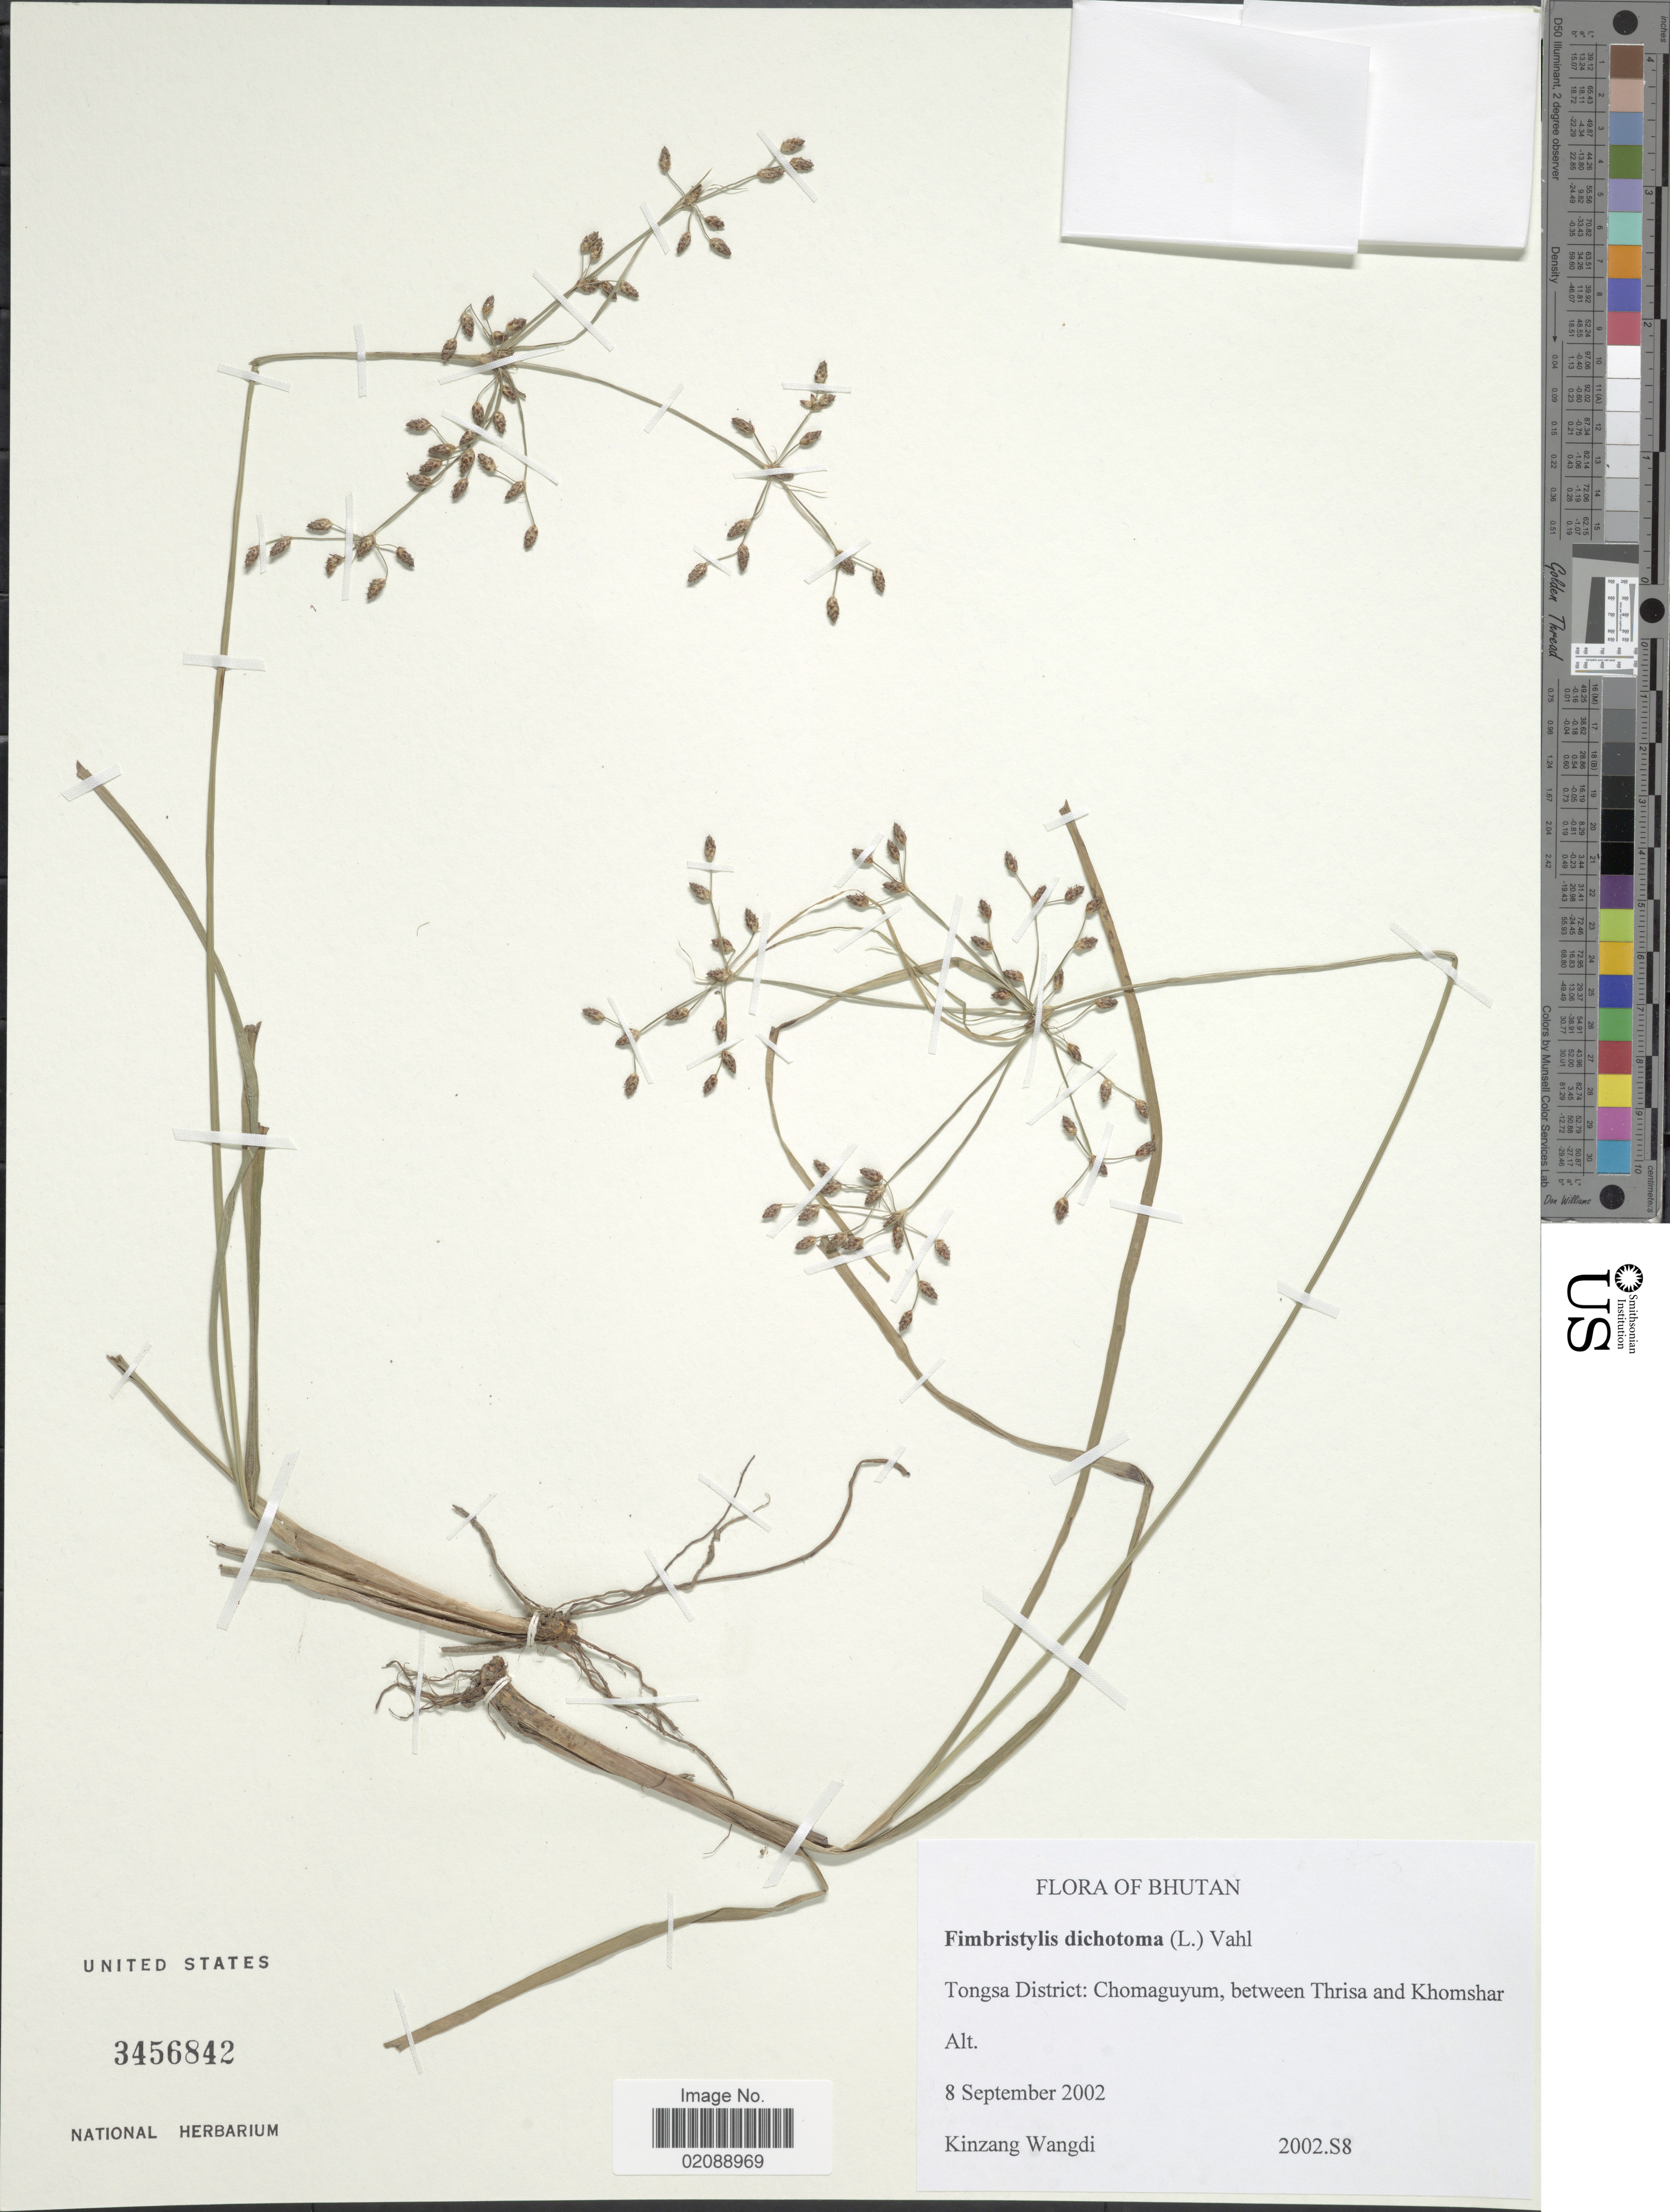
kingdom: Plantae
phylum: Tracheophyta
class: Liliopsida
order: Poales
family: Cyperaceae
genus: Fimbristylis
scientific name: Fimbristylis dichotoma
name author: (L.) Vahl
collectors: K. Wangdi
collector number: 2002.S8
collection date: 2002-09-08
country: Bhutan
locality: Tongsa District: Chomaguyum, between Thrisa and Khomshar.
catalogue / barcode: US 3456842